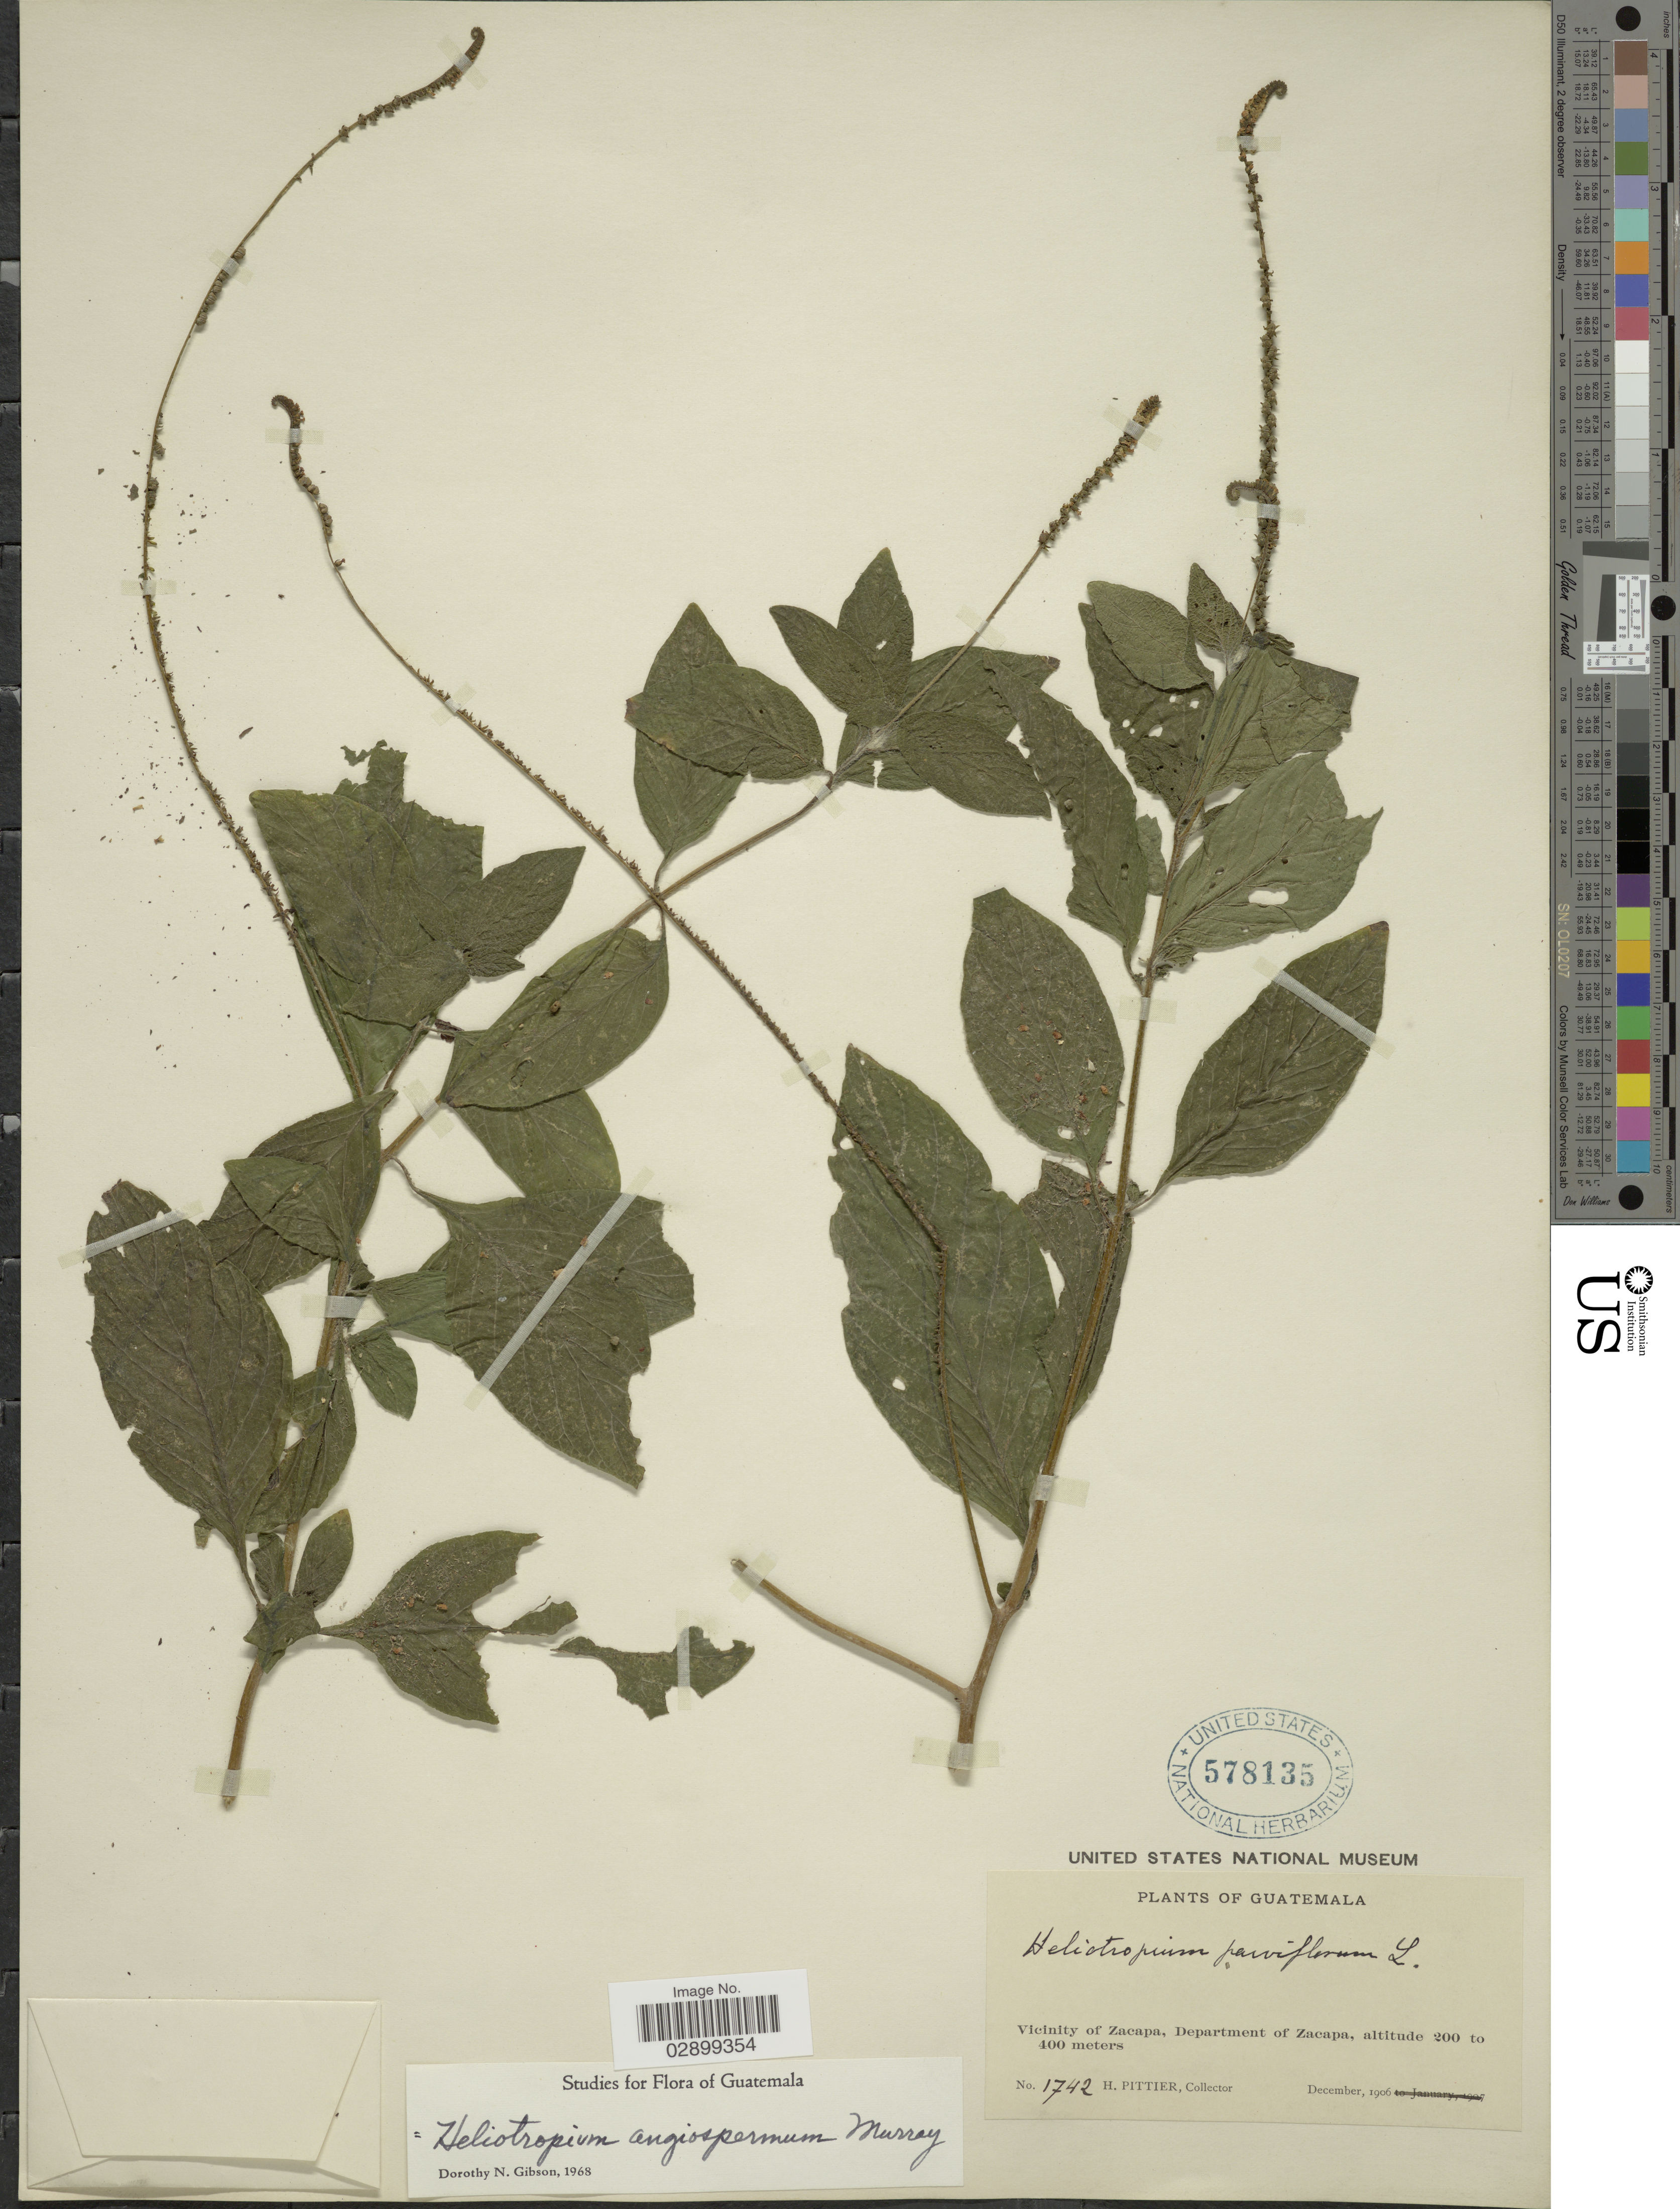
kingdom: Plantae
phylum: Tracheophyta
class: Magnoliopsida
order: Boraginales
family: Heliotropiaceae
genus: Heliotropium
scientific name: Heliotropium angiospermum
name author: Murray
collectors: H. F. Pittier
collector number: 1742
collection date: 1906-12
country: Guatemala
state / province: Zacapa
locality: Vicinity of Zacapa, Department of Zacapa.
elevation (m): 200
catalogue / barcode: US 578135